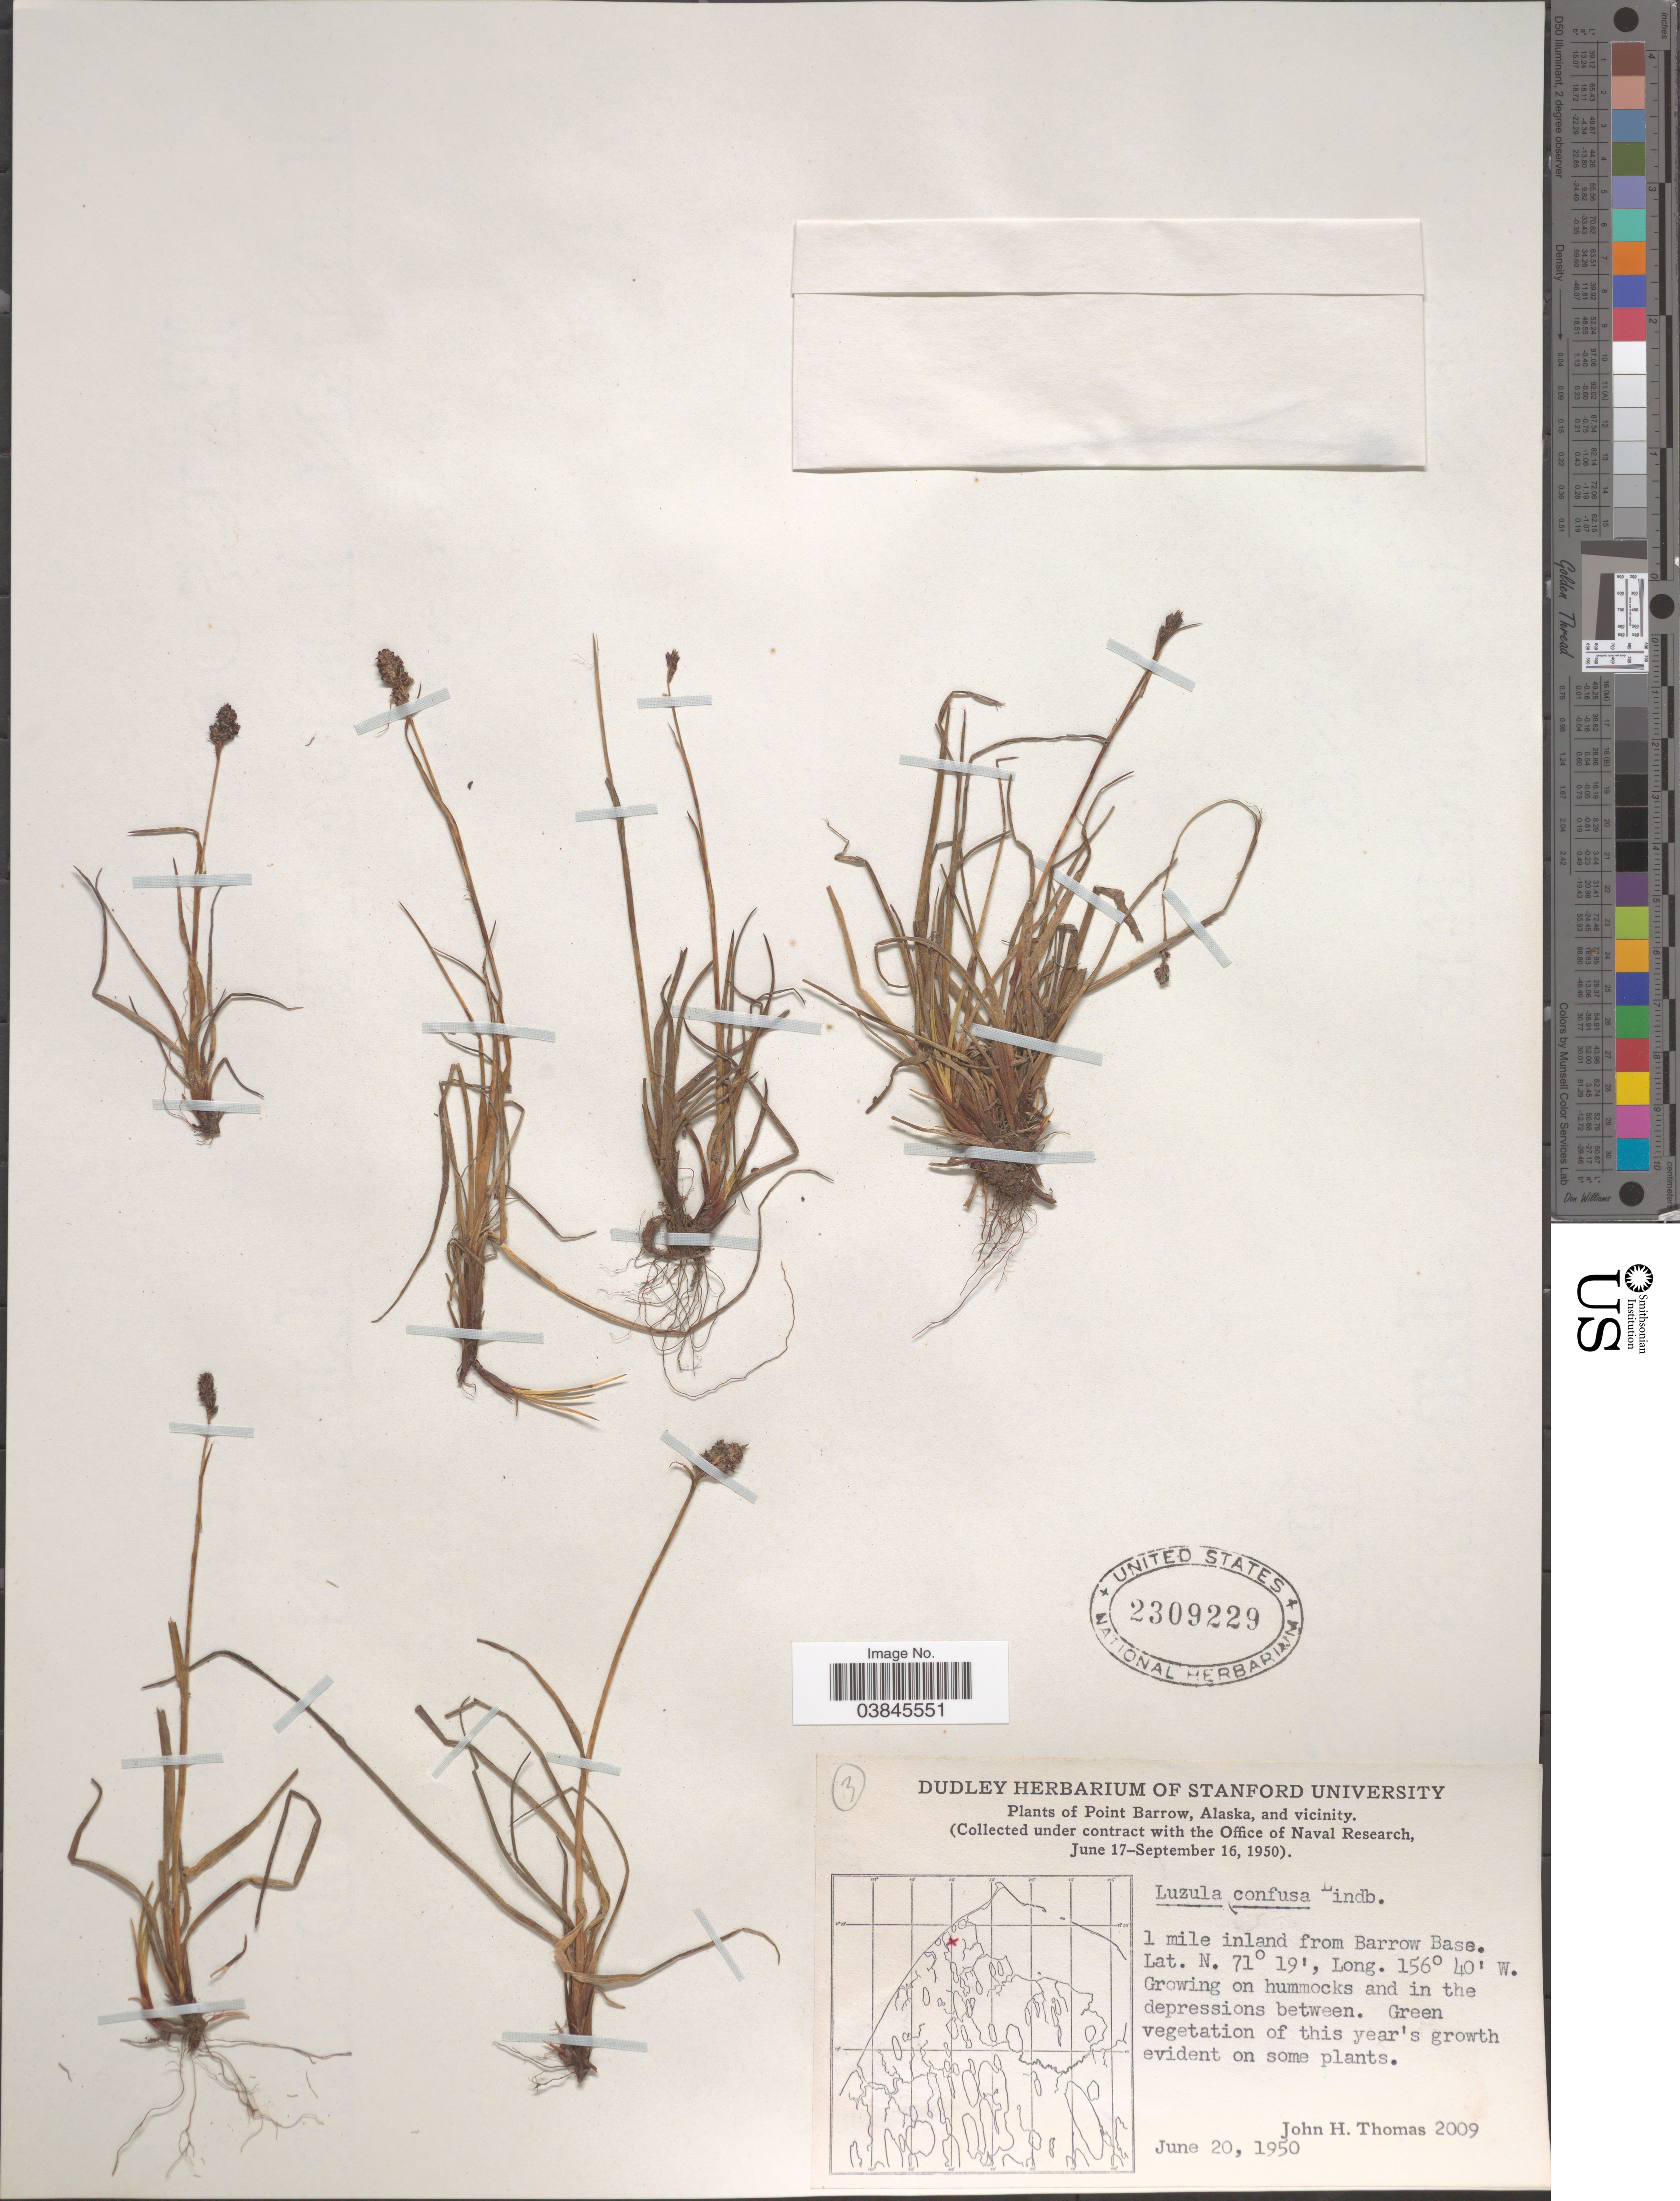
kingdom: Plantae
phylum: Tracheophyta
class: Liliopsida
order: Poales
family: Juncaceae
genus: Luzula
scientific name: Luzula confusa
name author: Lindeb.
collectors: J. H. Thomas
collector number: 2009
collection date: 1950-06-20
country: United States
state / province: Alaska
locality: Point Barrow, and vicinity. 1 mile inland from Barrow Base.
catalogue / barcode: US 2309229